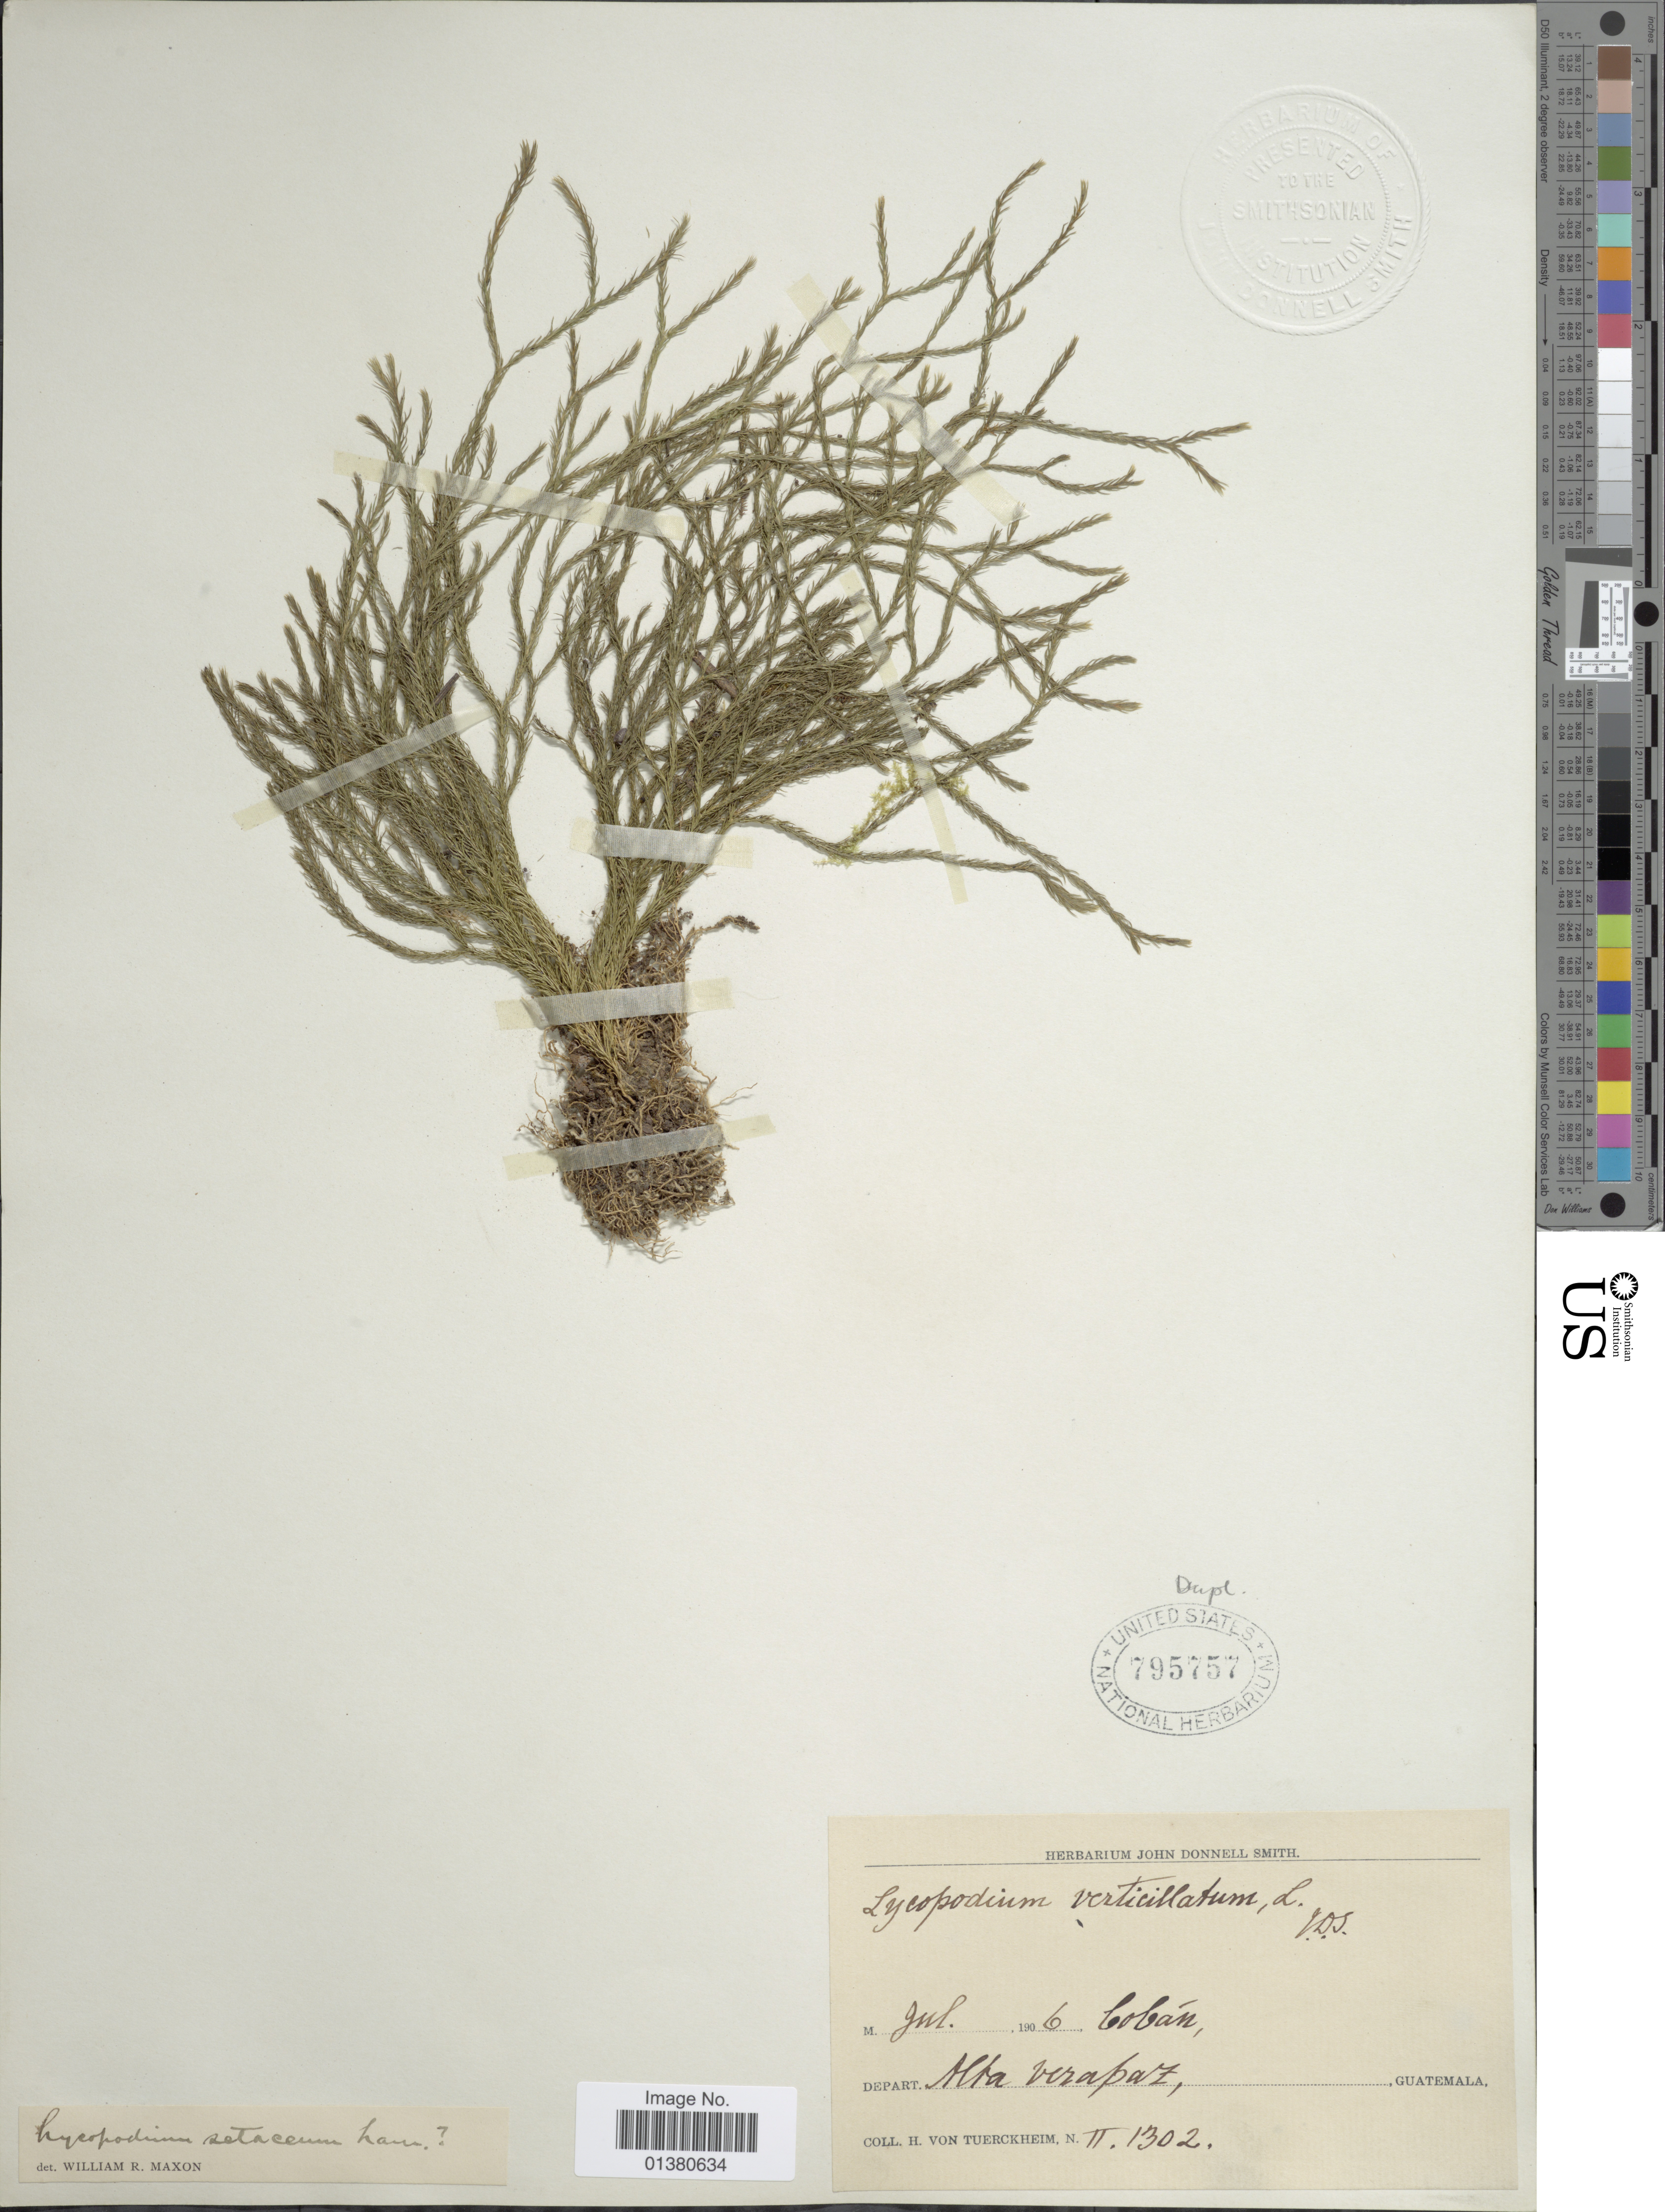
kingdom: Plantae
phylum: Tracheophyta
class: Lycopodiopsida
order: Lycopodiales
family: Lycopodiaceae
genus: Huperzia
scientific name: Huperzia sp.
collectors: H. von Türckheim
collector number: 1302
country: Guatemala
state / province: Alta Verapaz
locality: Cobán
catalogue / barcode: US 795757